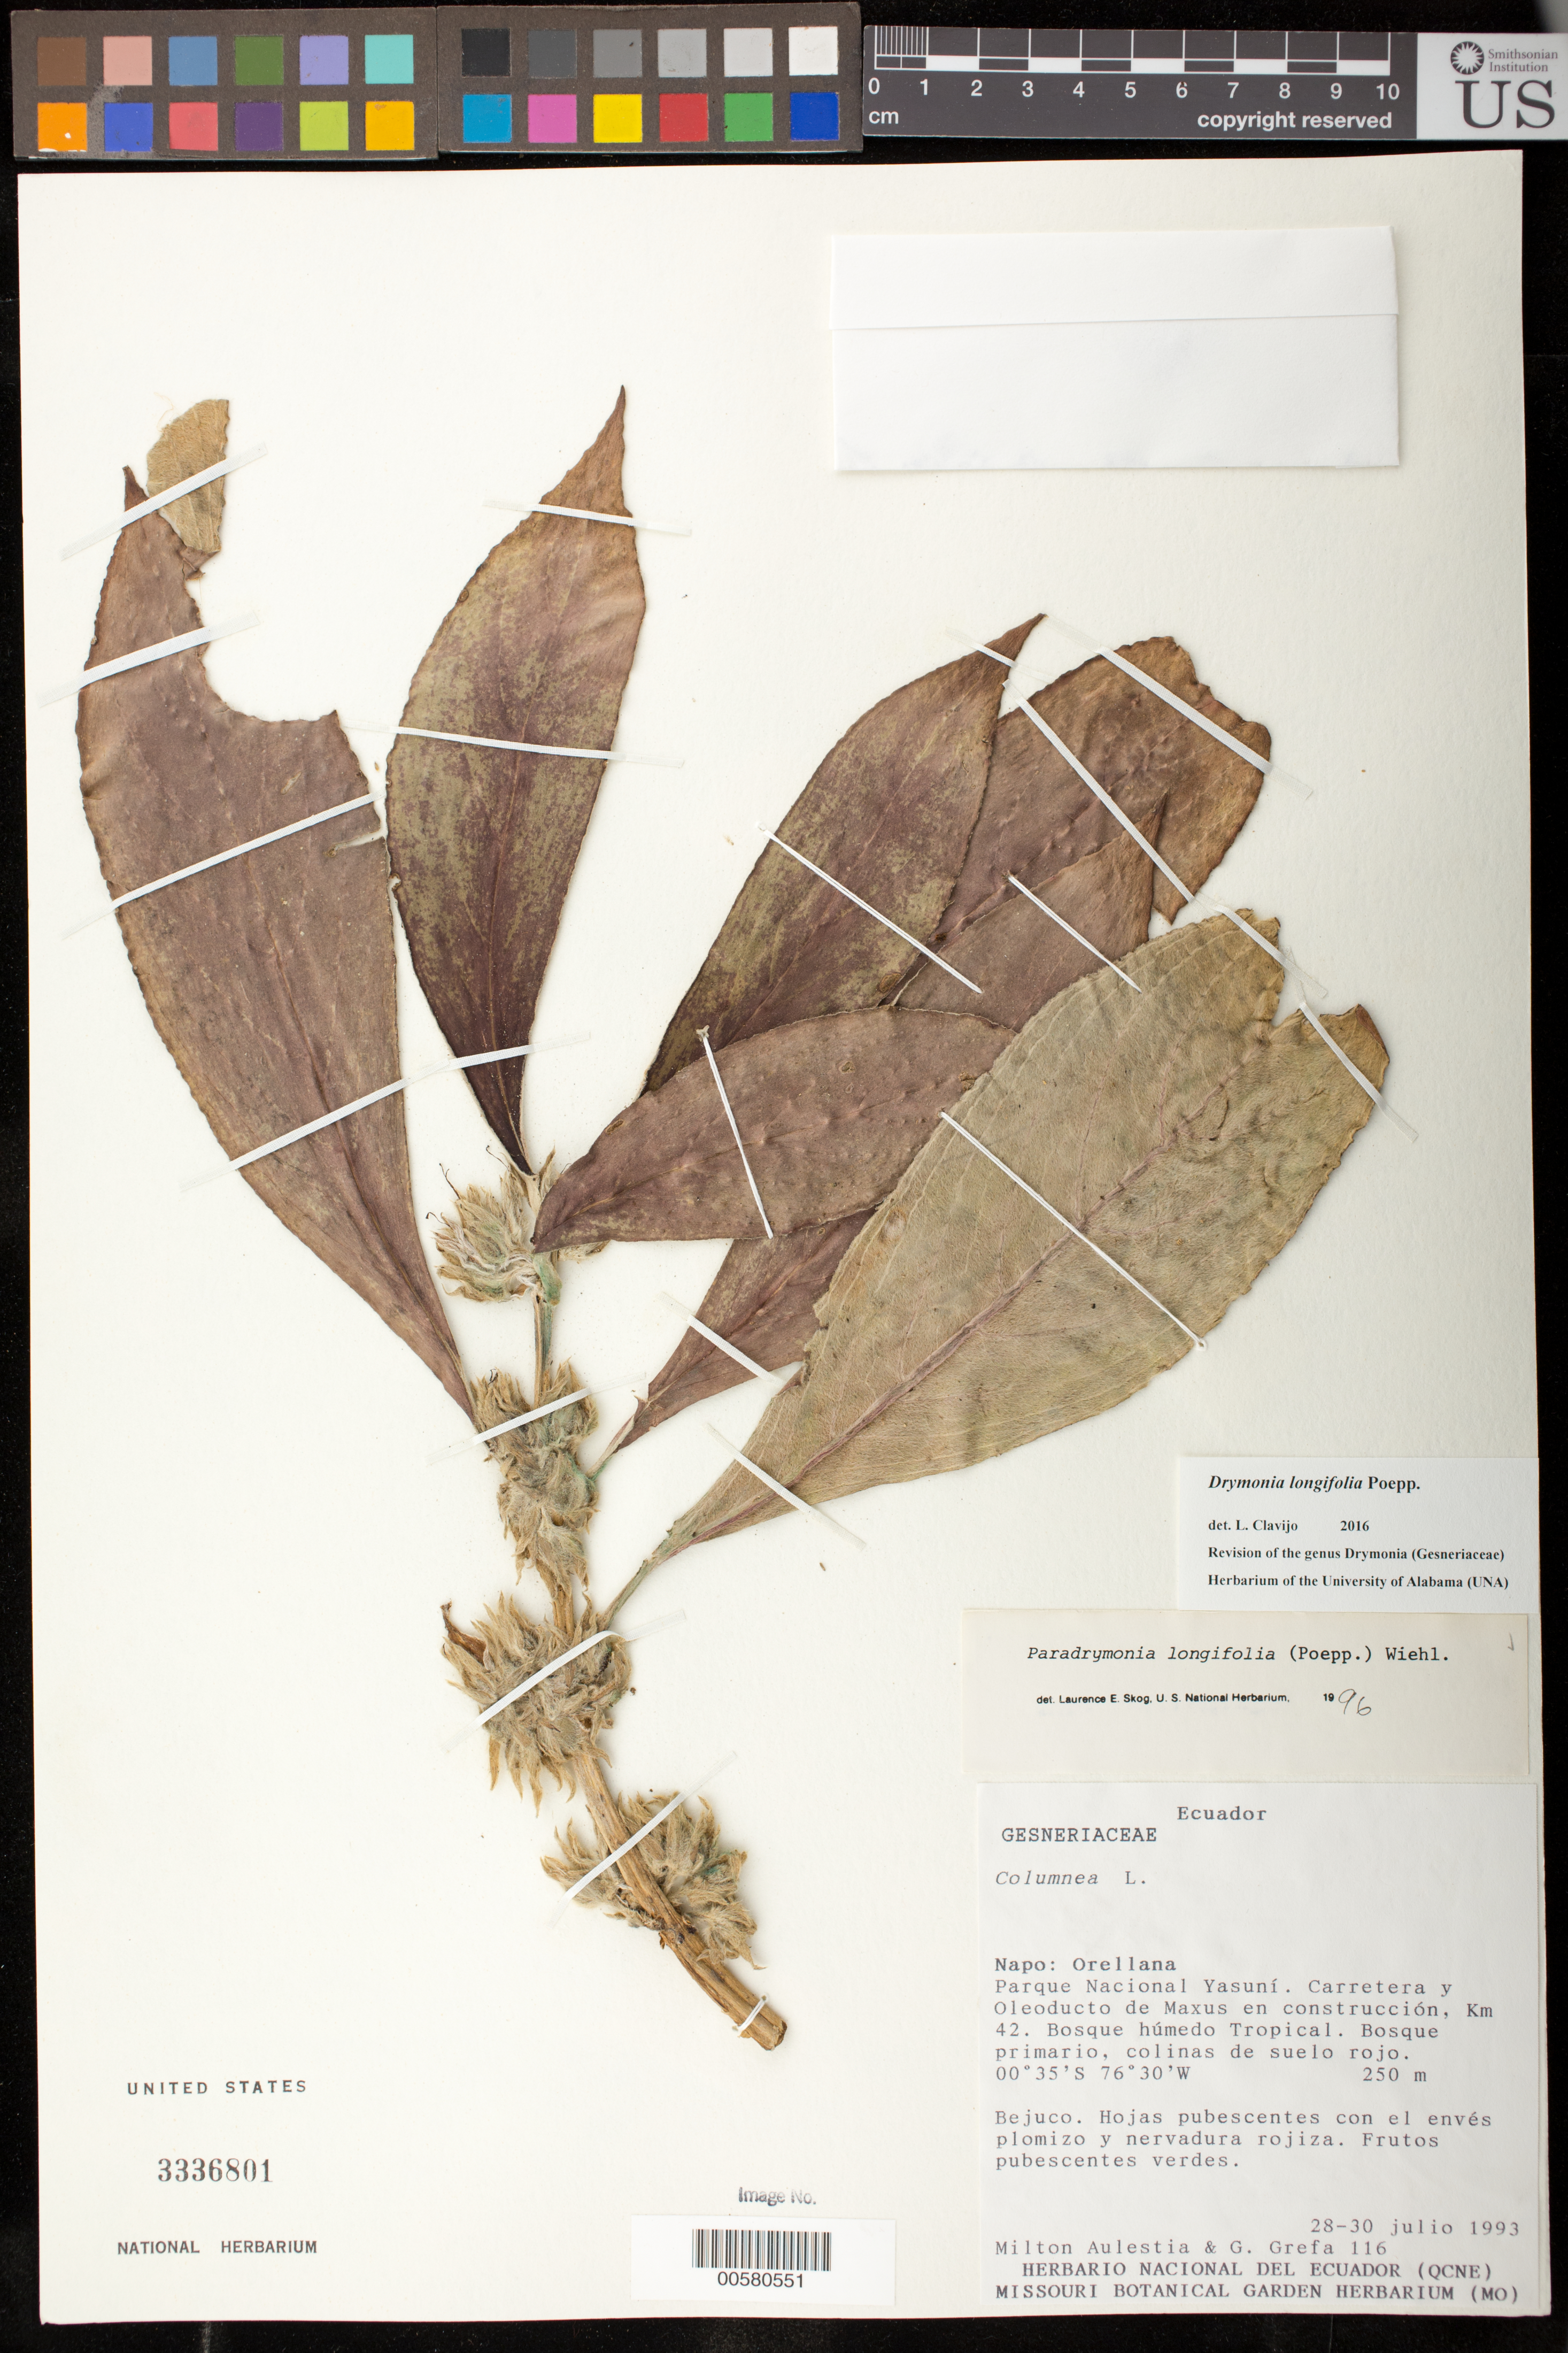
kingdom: Plantae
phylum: Tracheophyta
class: Magnoliopsida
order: Lamiales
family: Gesneriaceae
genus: Drymonia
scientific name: Drymonia longifolia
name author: Poepp.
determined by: Clavijo, L.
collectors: M. Aulestia & G. Grefa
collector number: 116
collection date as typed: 28-30 Jul 1993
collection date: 1993-07-28/1993-07-30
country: Ecuador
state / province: Napo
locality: Orellana: Parque Nacional Yasuní, Carretera y Oleoducto de Maxus en construcción, Km 42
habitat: Bosque húmedo tropical; bosque primario, colinas de suelos rojos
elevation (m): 250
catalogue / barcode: US 3336801